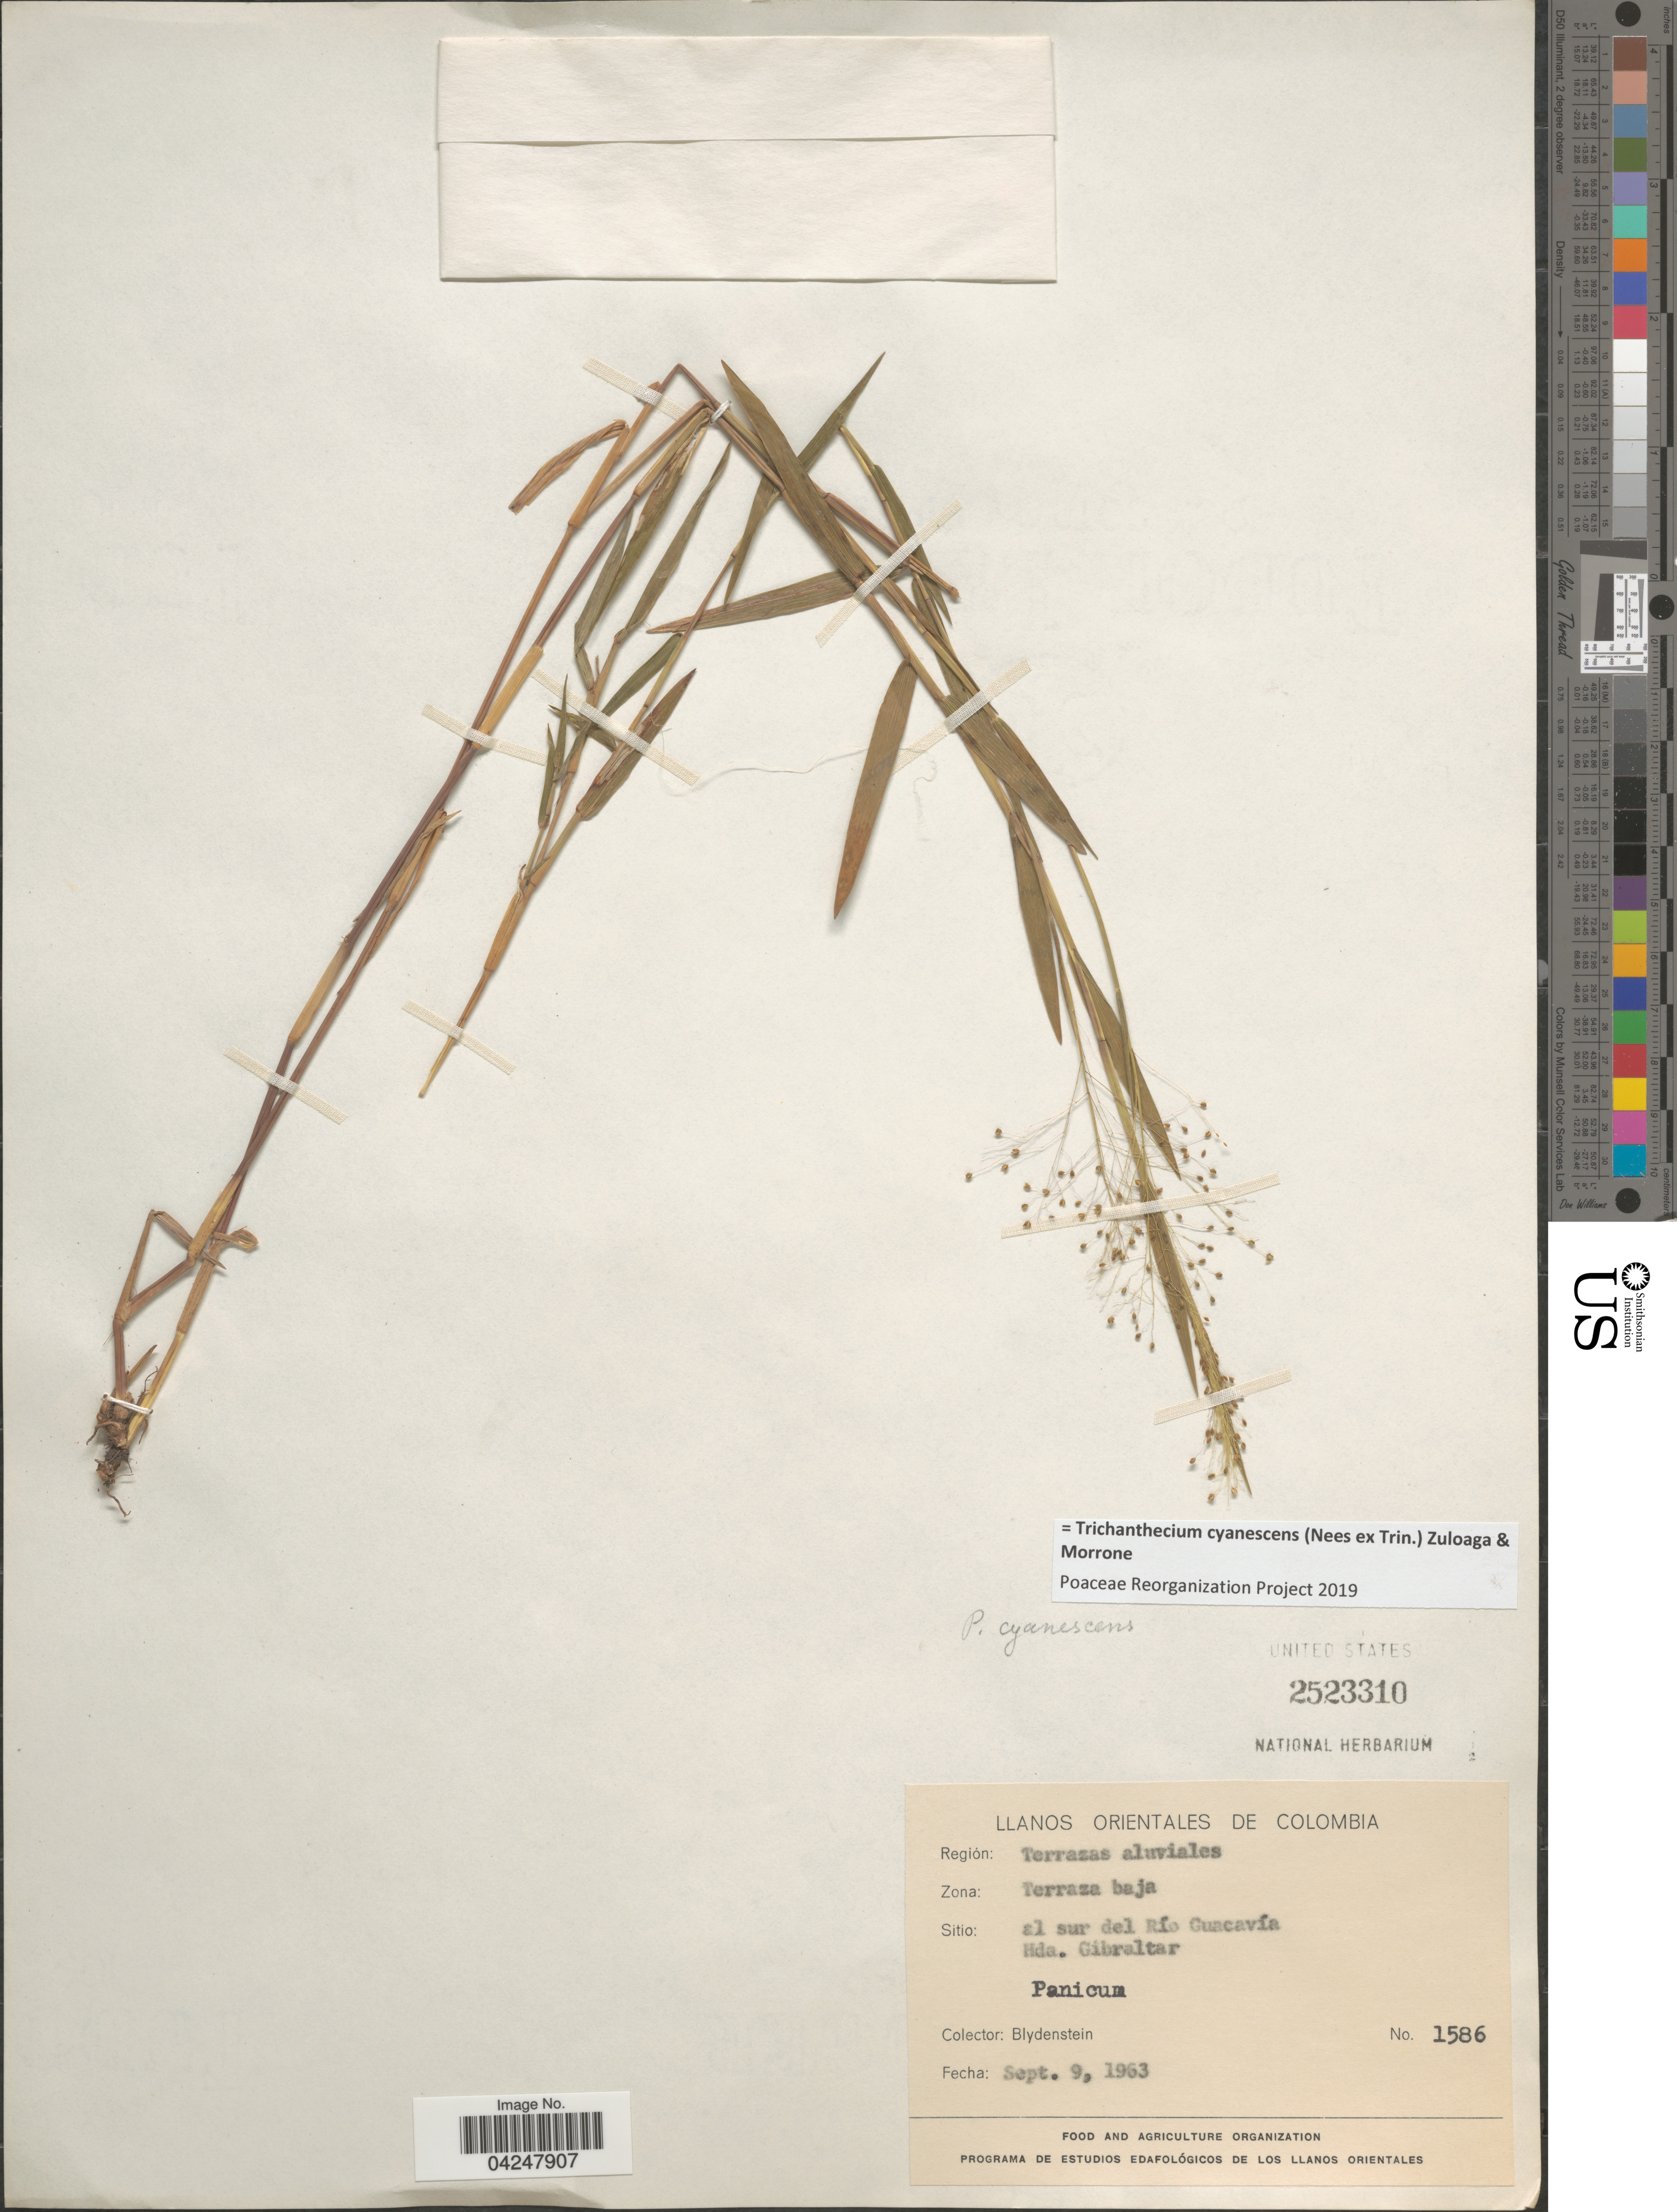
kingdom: Plantae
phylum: Tracheophyta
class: Liliopsida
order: Poales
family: Poaceae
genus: Trichanthecium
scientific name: Trichanthecium cyanescens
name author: (Nees ex Trin.) Zuloaga & Morrone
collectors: Blydenstein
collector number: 1586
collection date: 1963-09-09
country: Colombia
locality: Region: Terrazas aluviales. Zona: Terraza baja. Sitio: al sur del Rio Guacavia Hda. Gibraltar.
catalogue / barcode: US 2523310